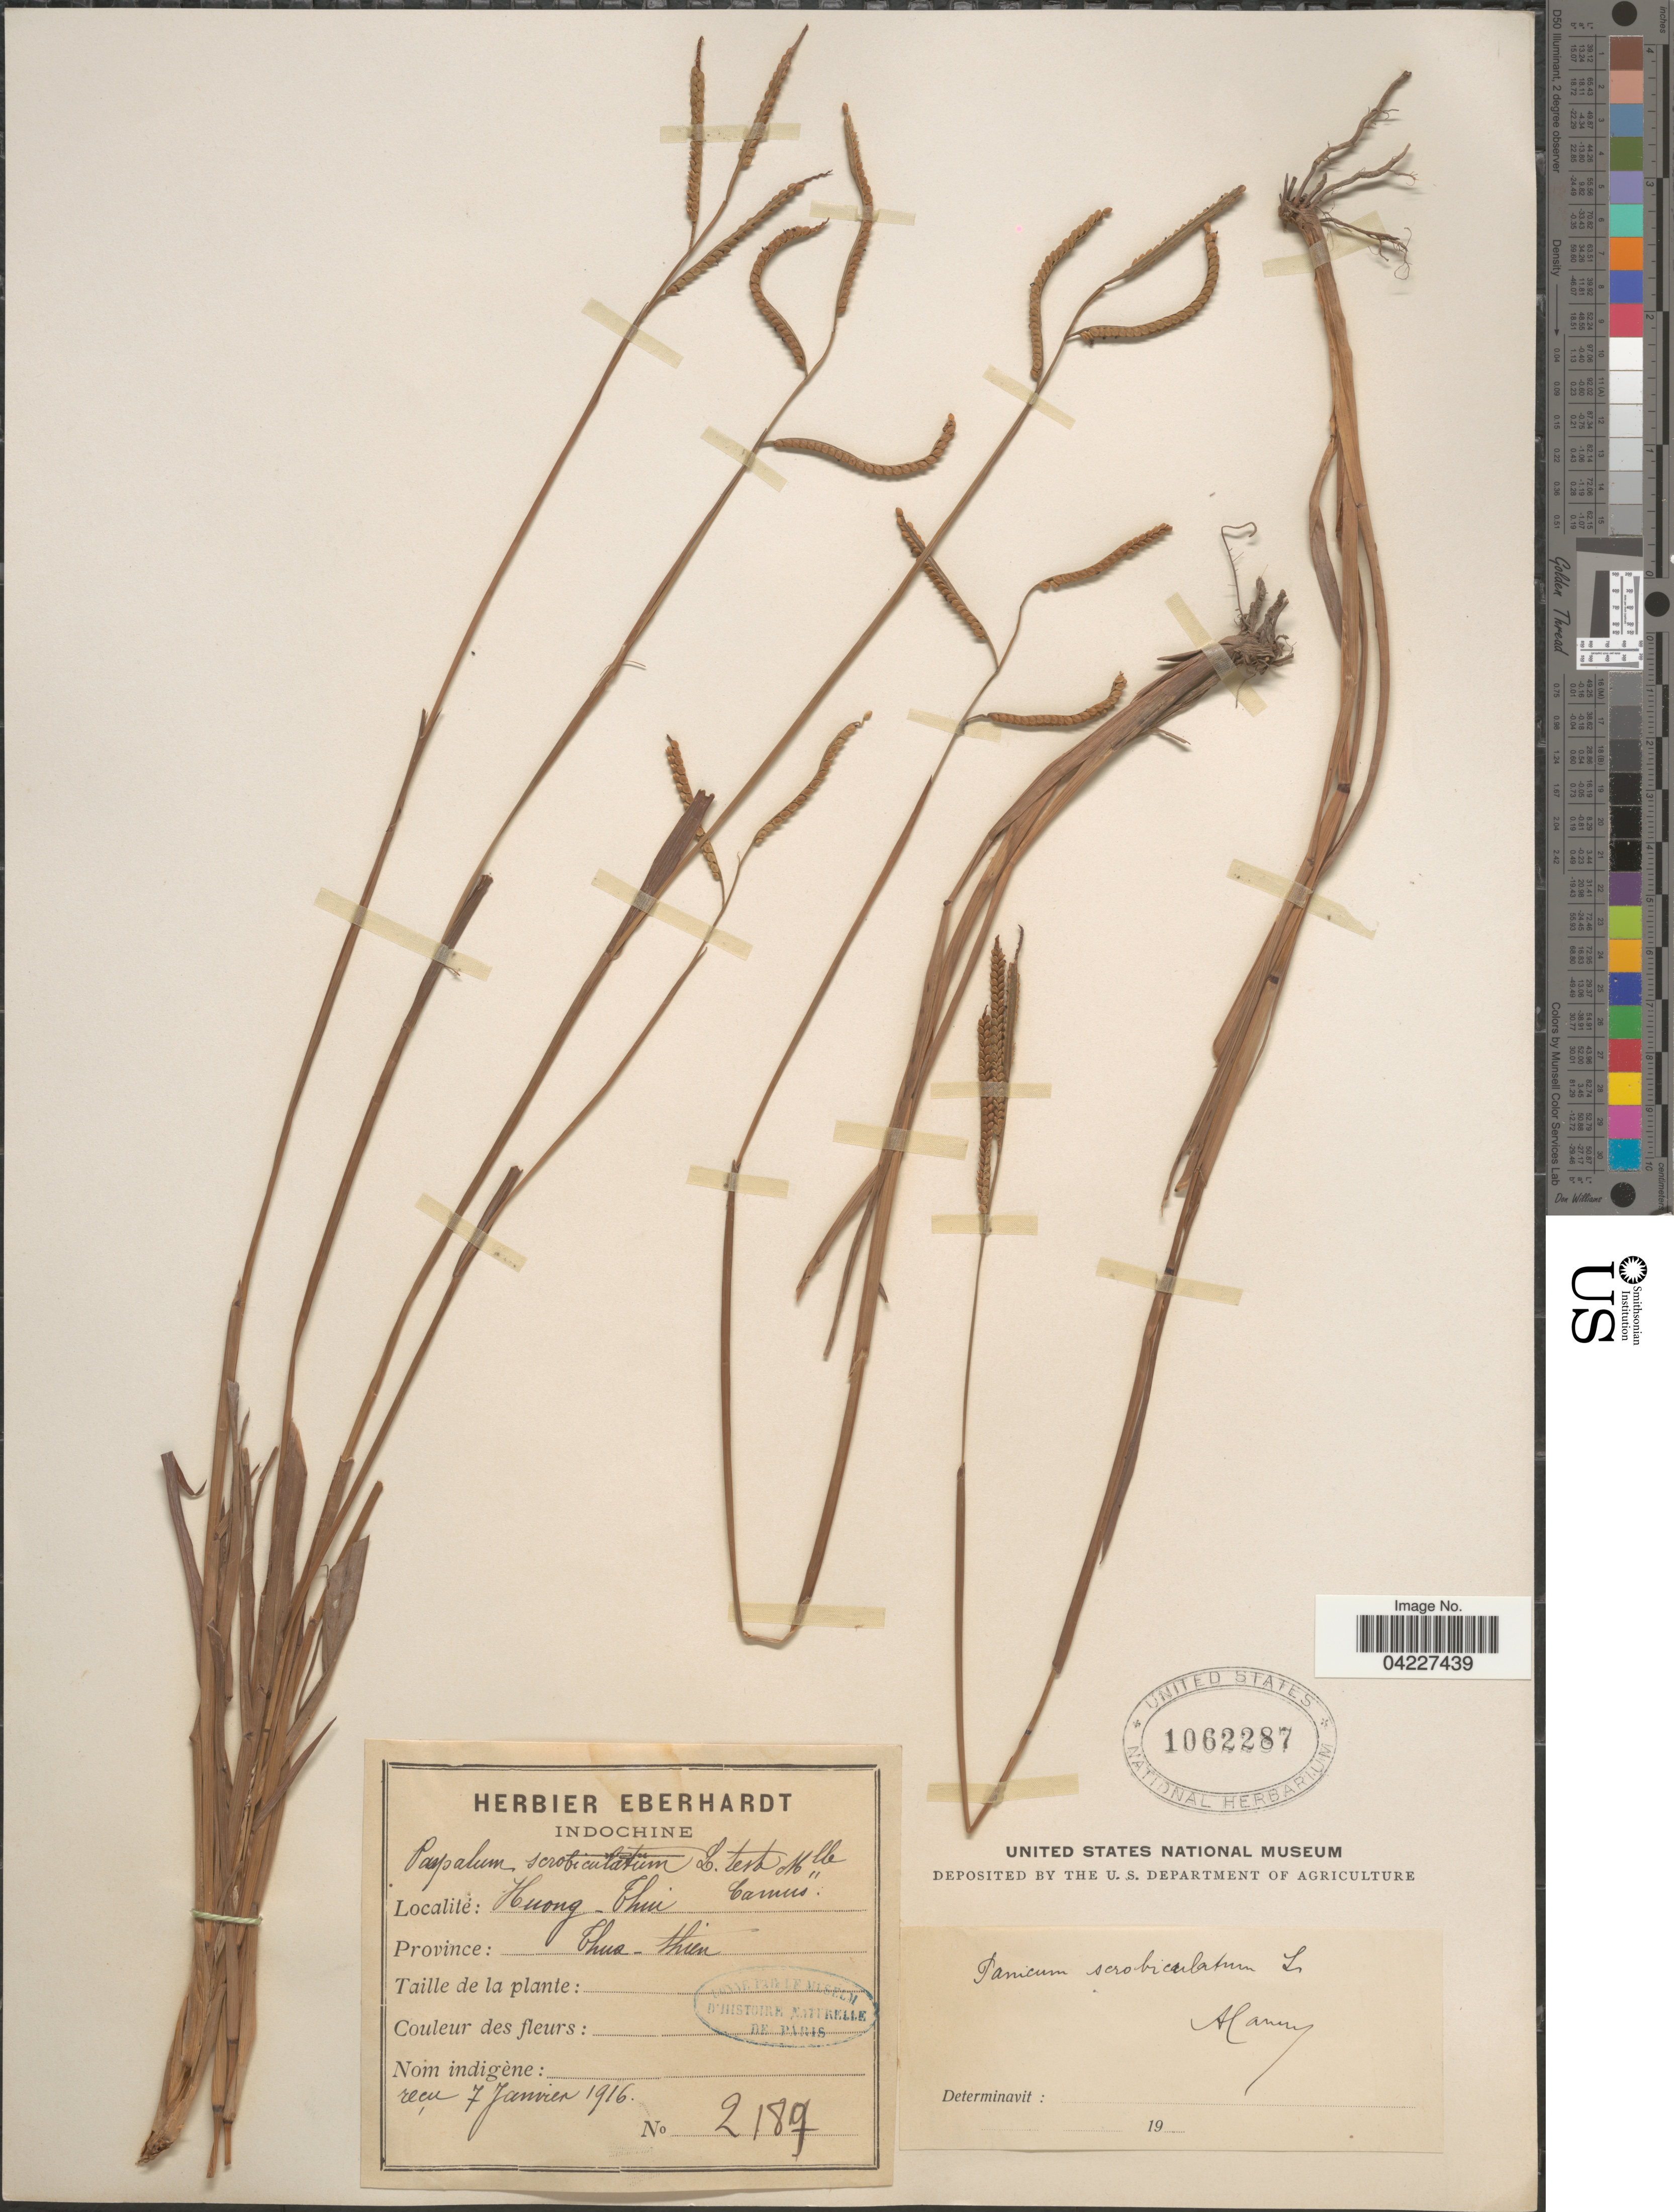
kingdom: Plantae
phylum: Tracheophyta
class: Liliopsida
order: Poales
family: Poaceae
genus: Paspalum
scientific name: Paspalum scrobiculatum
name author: L.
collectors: ex herb. Eberhardt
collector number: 2187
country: Vietnam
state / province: Thua Thien-Hue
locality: Huong-Thui. Province: Thua-thien.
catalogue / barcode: US 1062287